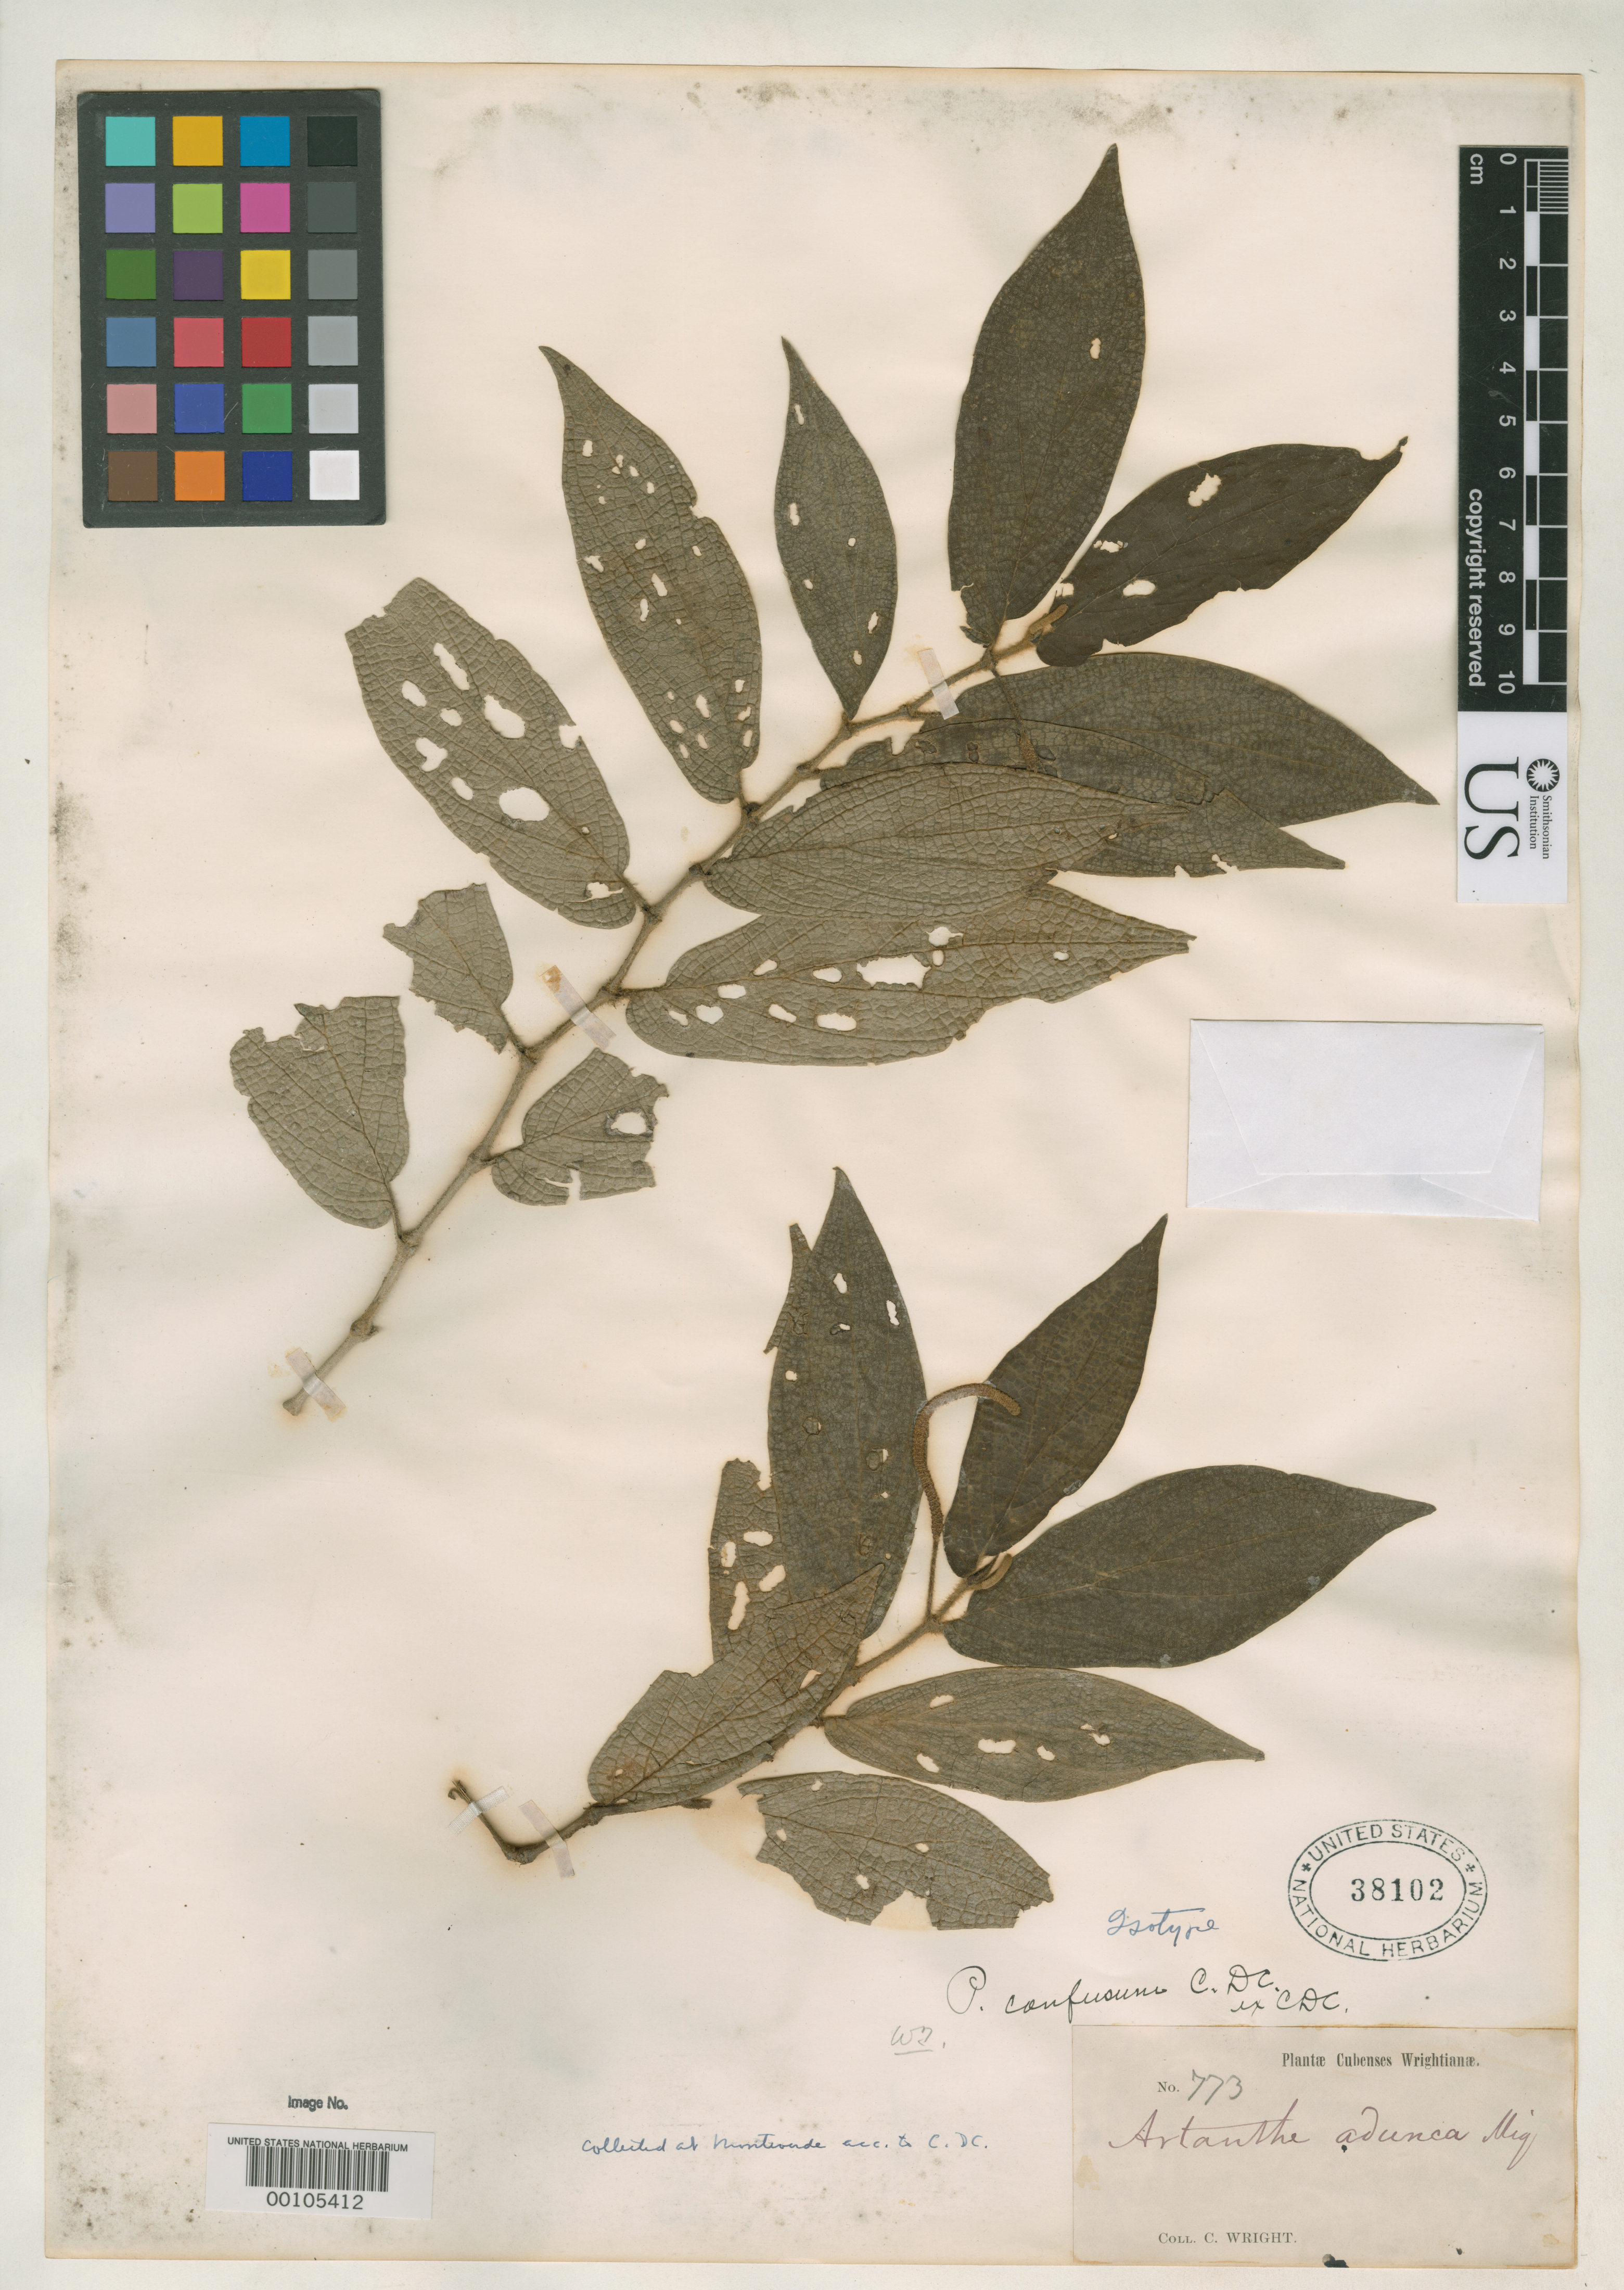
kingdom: Plantae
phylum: Tracheophyta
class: Magnoliopsida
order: Piperales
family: Piperaceae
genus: Piper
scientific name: Piper confusum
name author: C. DC.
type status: Isotype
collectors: C. Wright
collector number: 773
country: Cuba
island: Greater Antilles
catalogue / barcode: US 38102